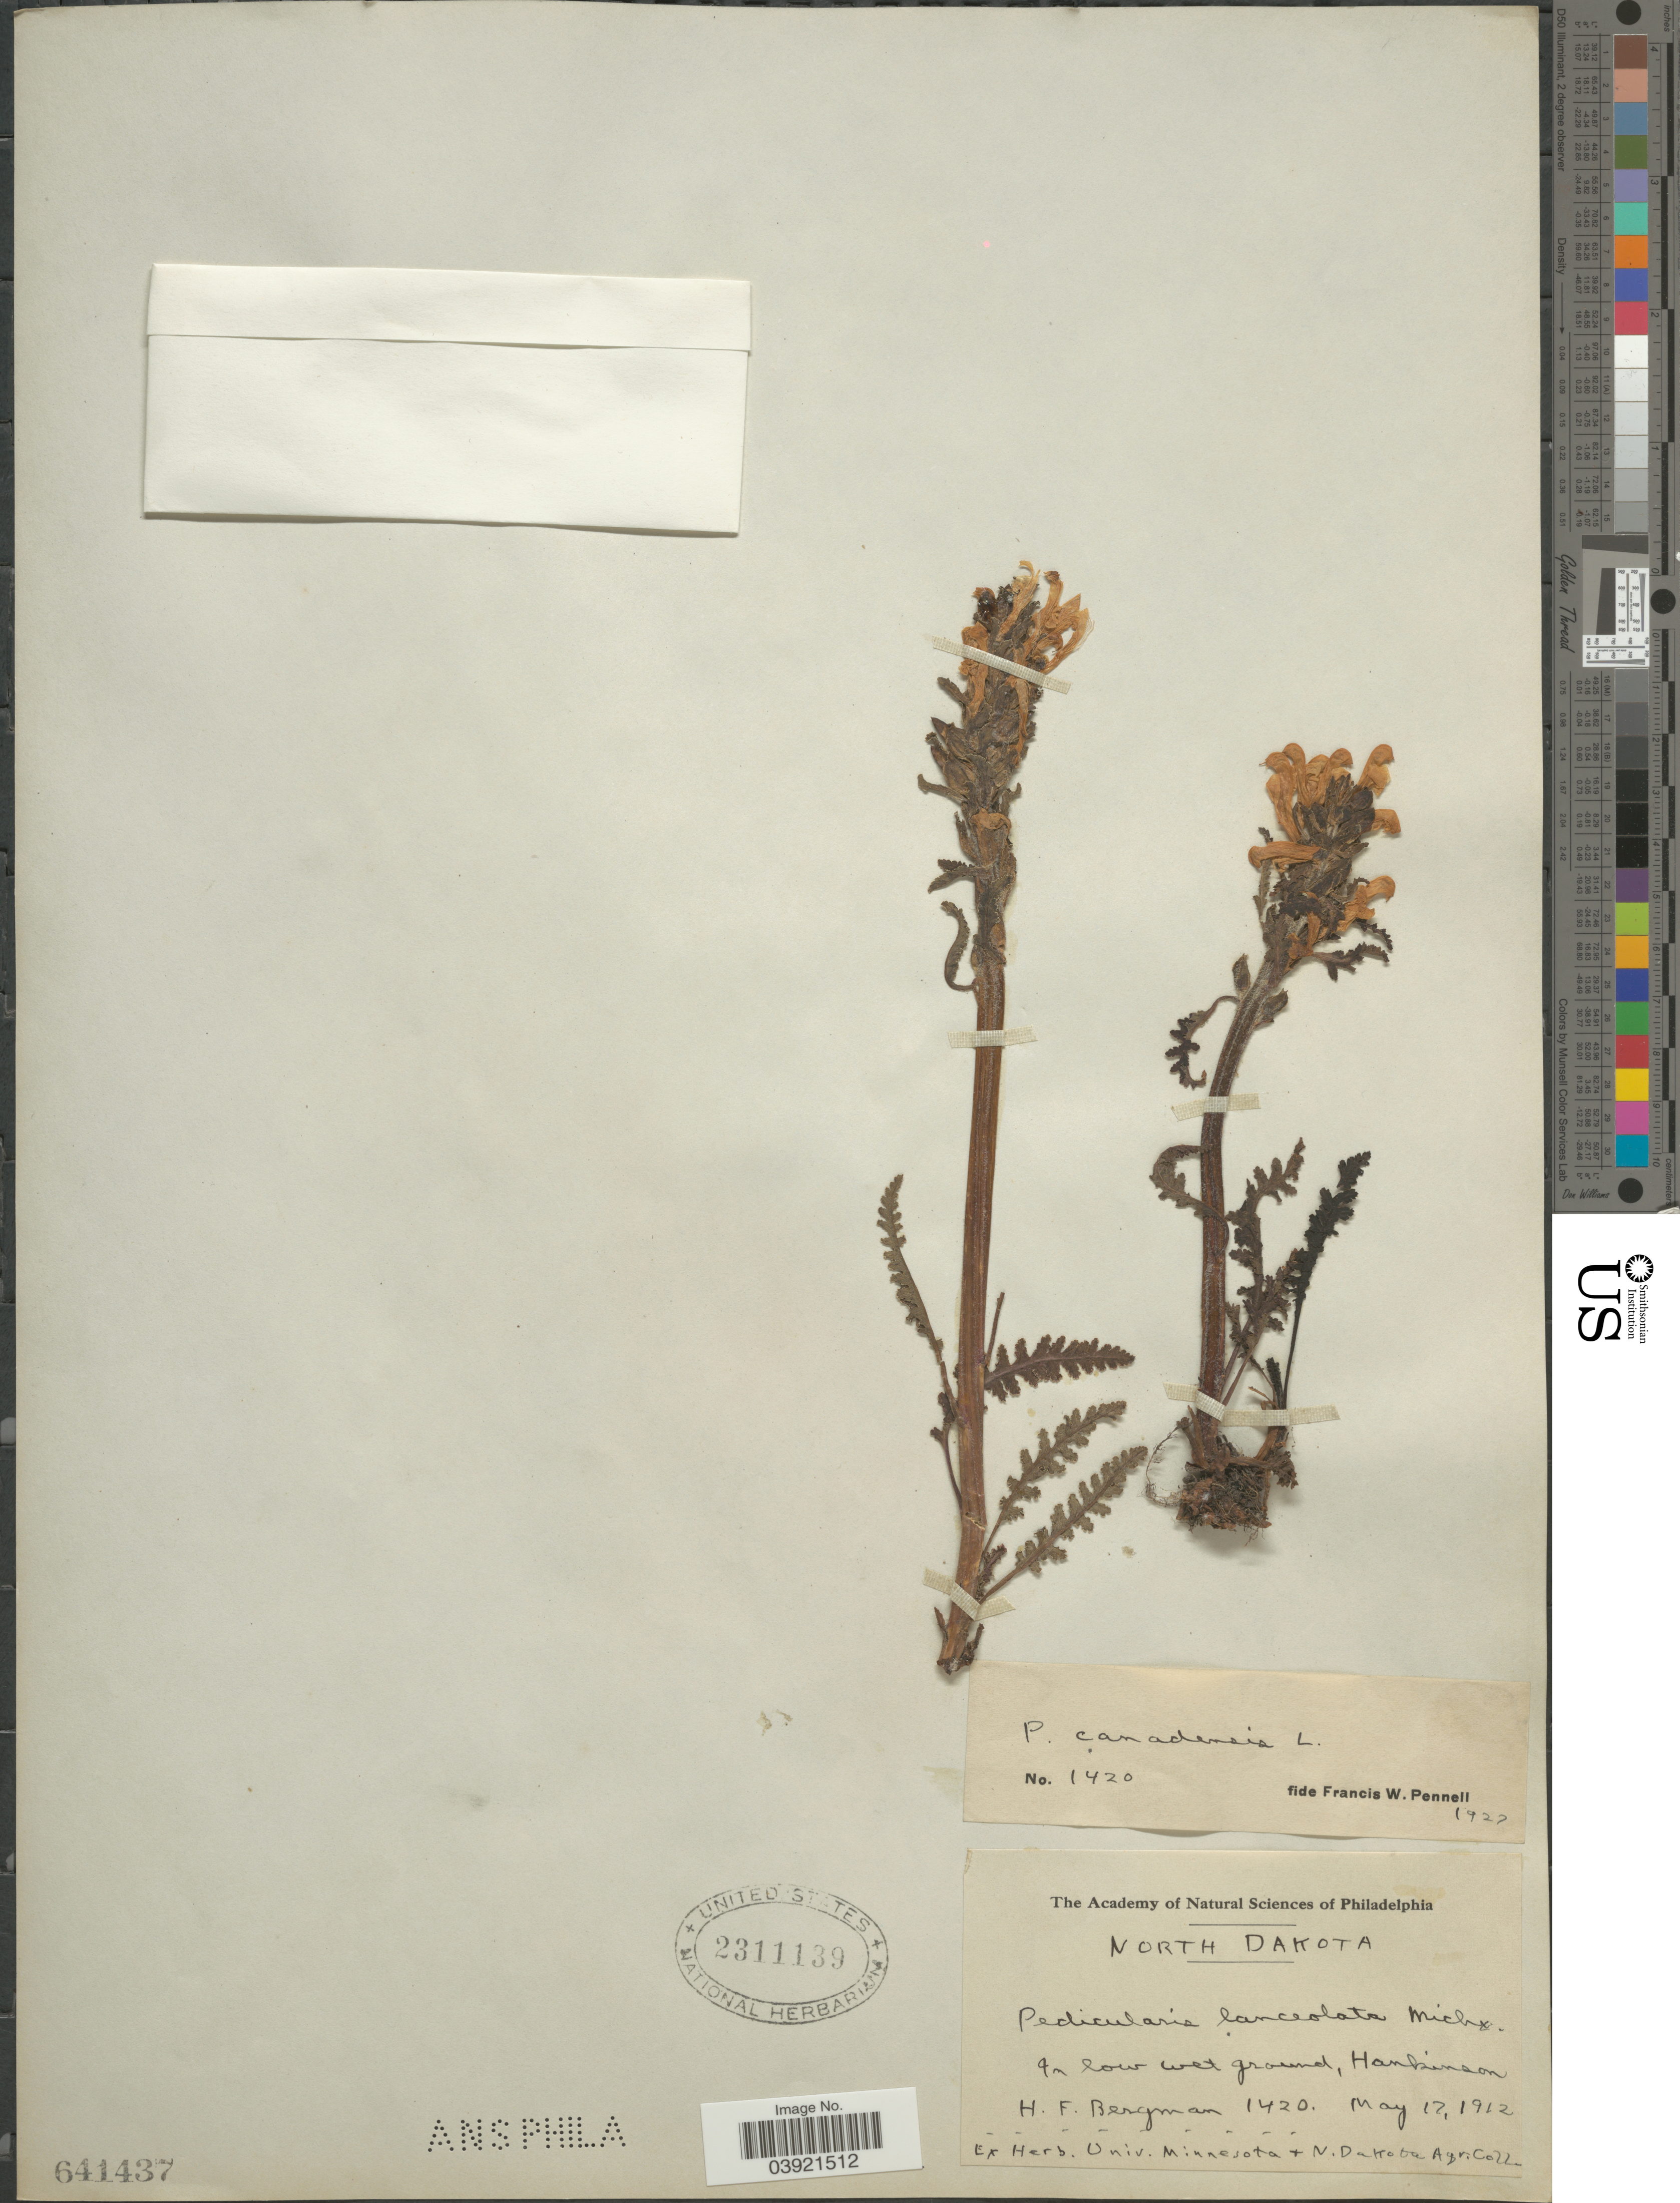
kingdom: Plantae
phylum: Tracheophyta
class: Magnoliopsida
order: Lamiales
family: Orobanchaceae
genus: Pedicularis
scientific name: Pedicularis canadensis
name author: L.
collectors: H. Bergman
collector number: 1420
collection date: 1912-05-12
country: United States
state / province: North Dakota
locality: Hankinson.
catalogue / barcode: US 2311139